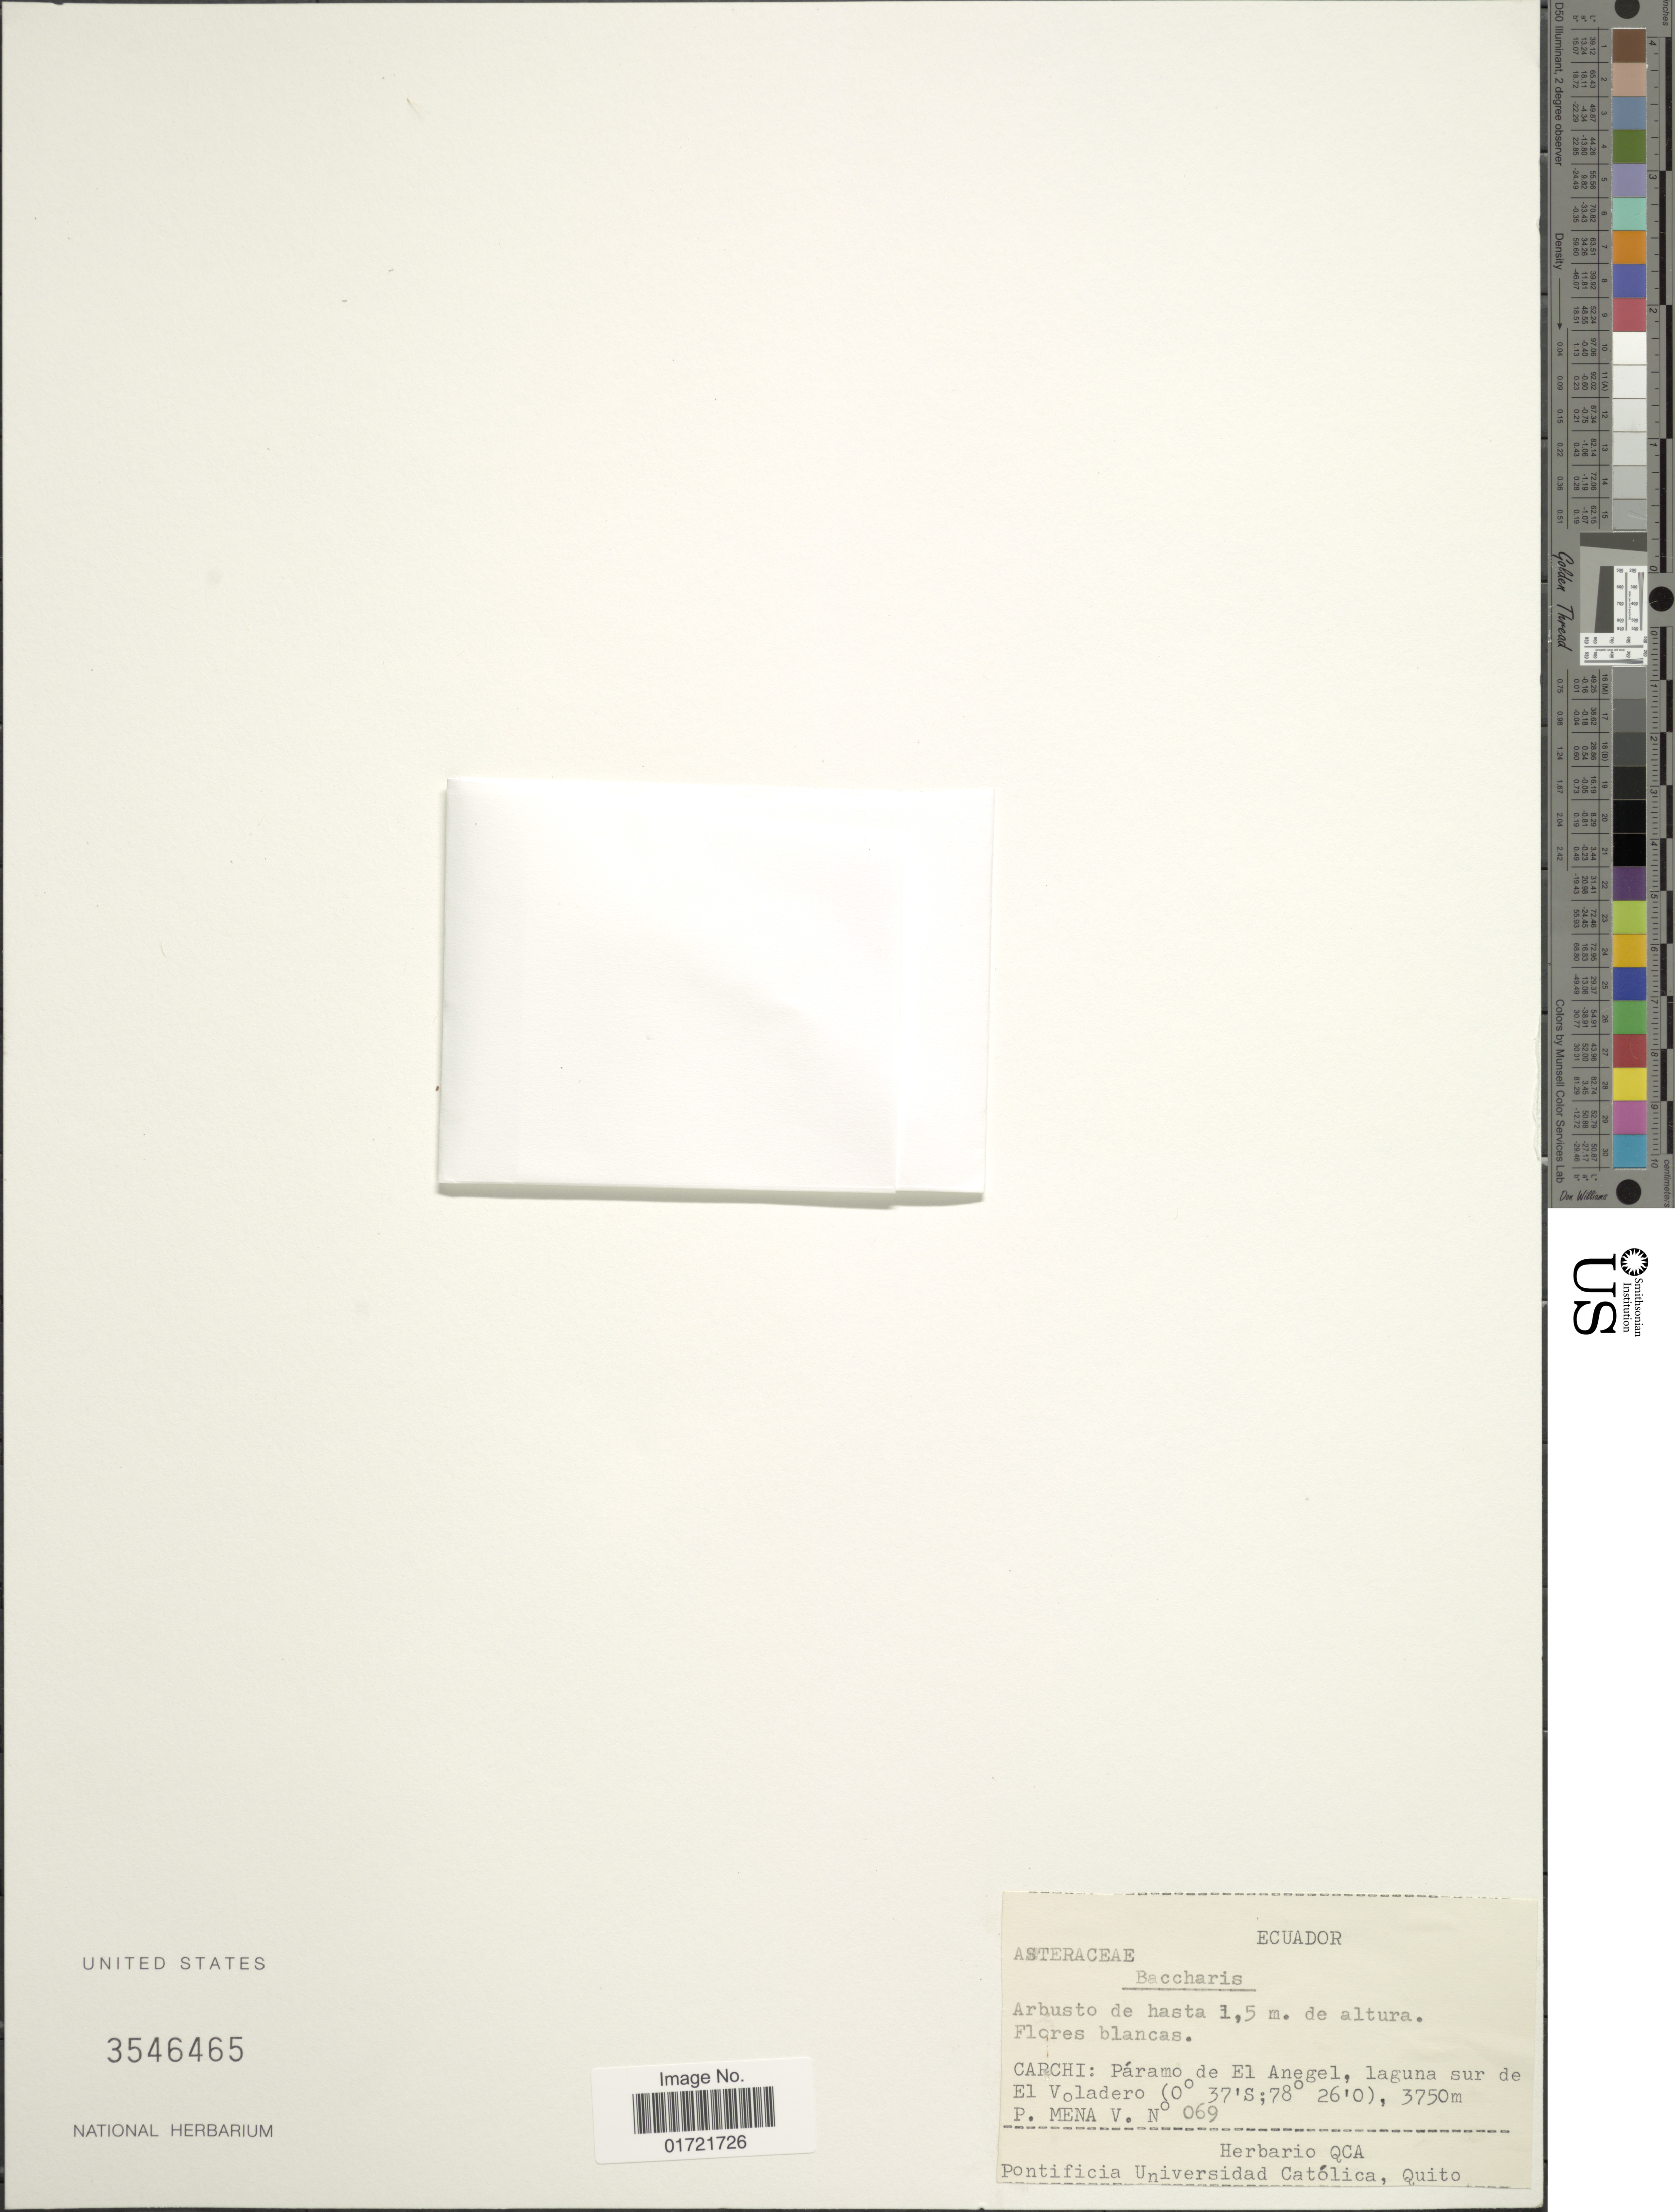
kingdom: Plantae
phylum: Tracheophyta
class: Magnoliopsida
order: Asterales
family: Asteraceae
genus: Baccharis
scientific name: Baccharis sp.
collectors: P. Mena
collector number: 069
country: Ecuador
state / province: Carchi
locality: Carchi: Paramo de El Angel, laguna sur de El Voladero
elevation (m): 3750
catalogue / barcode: US 3546465